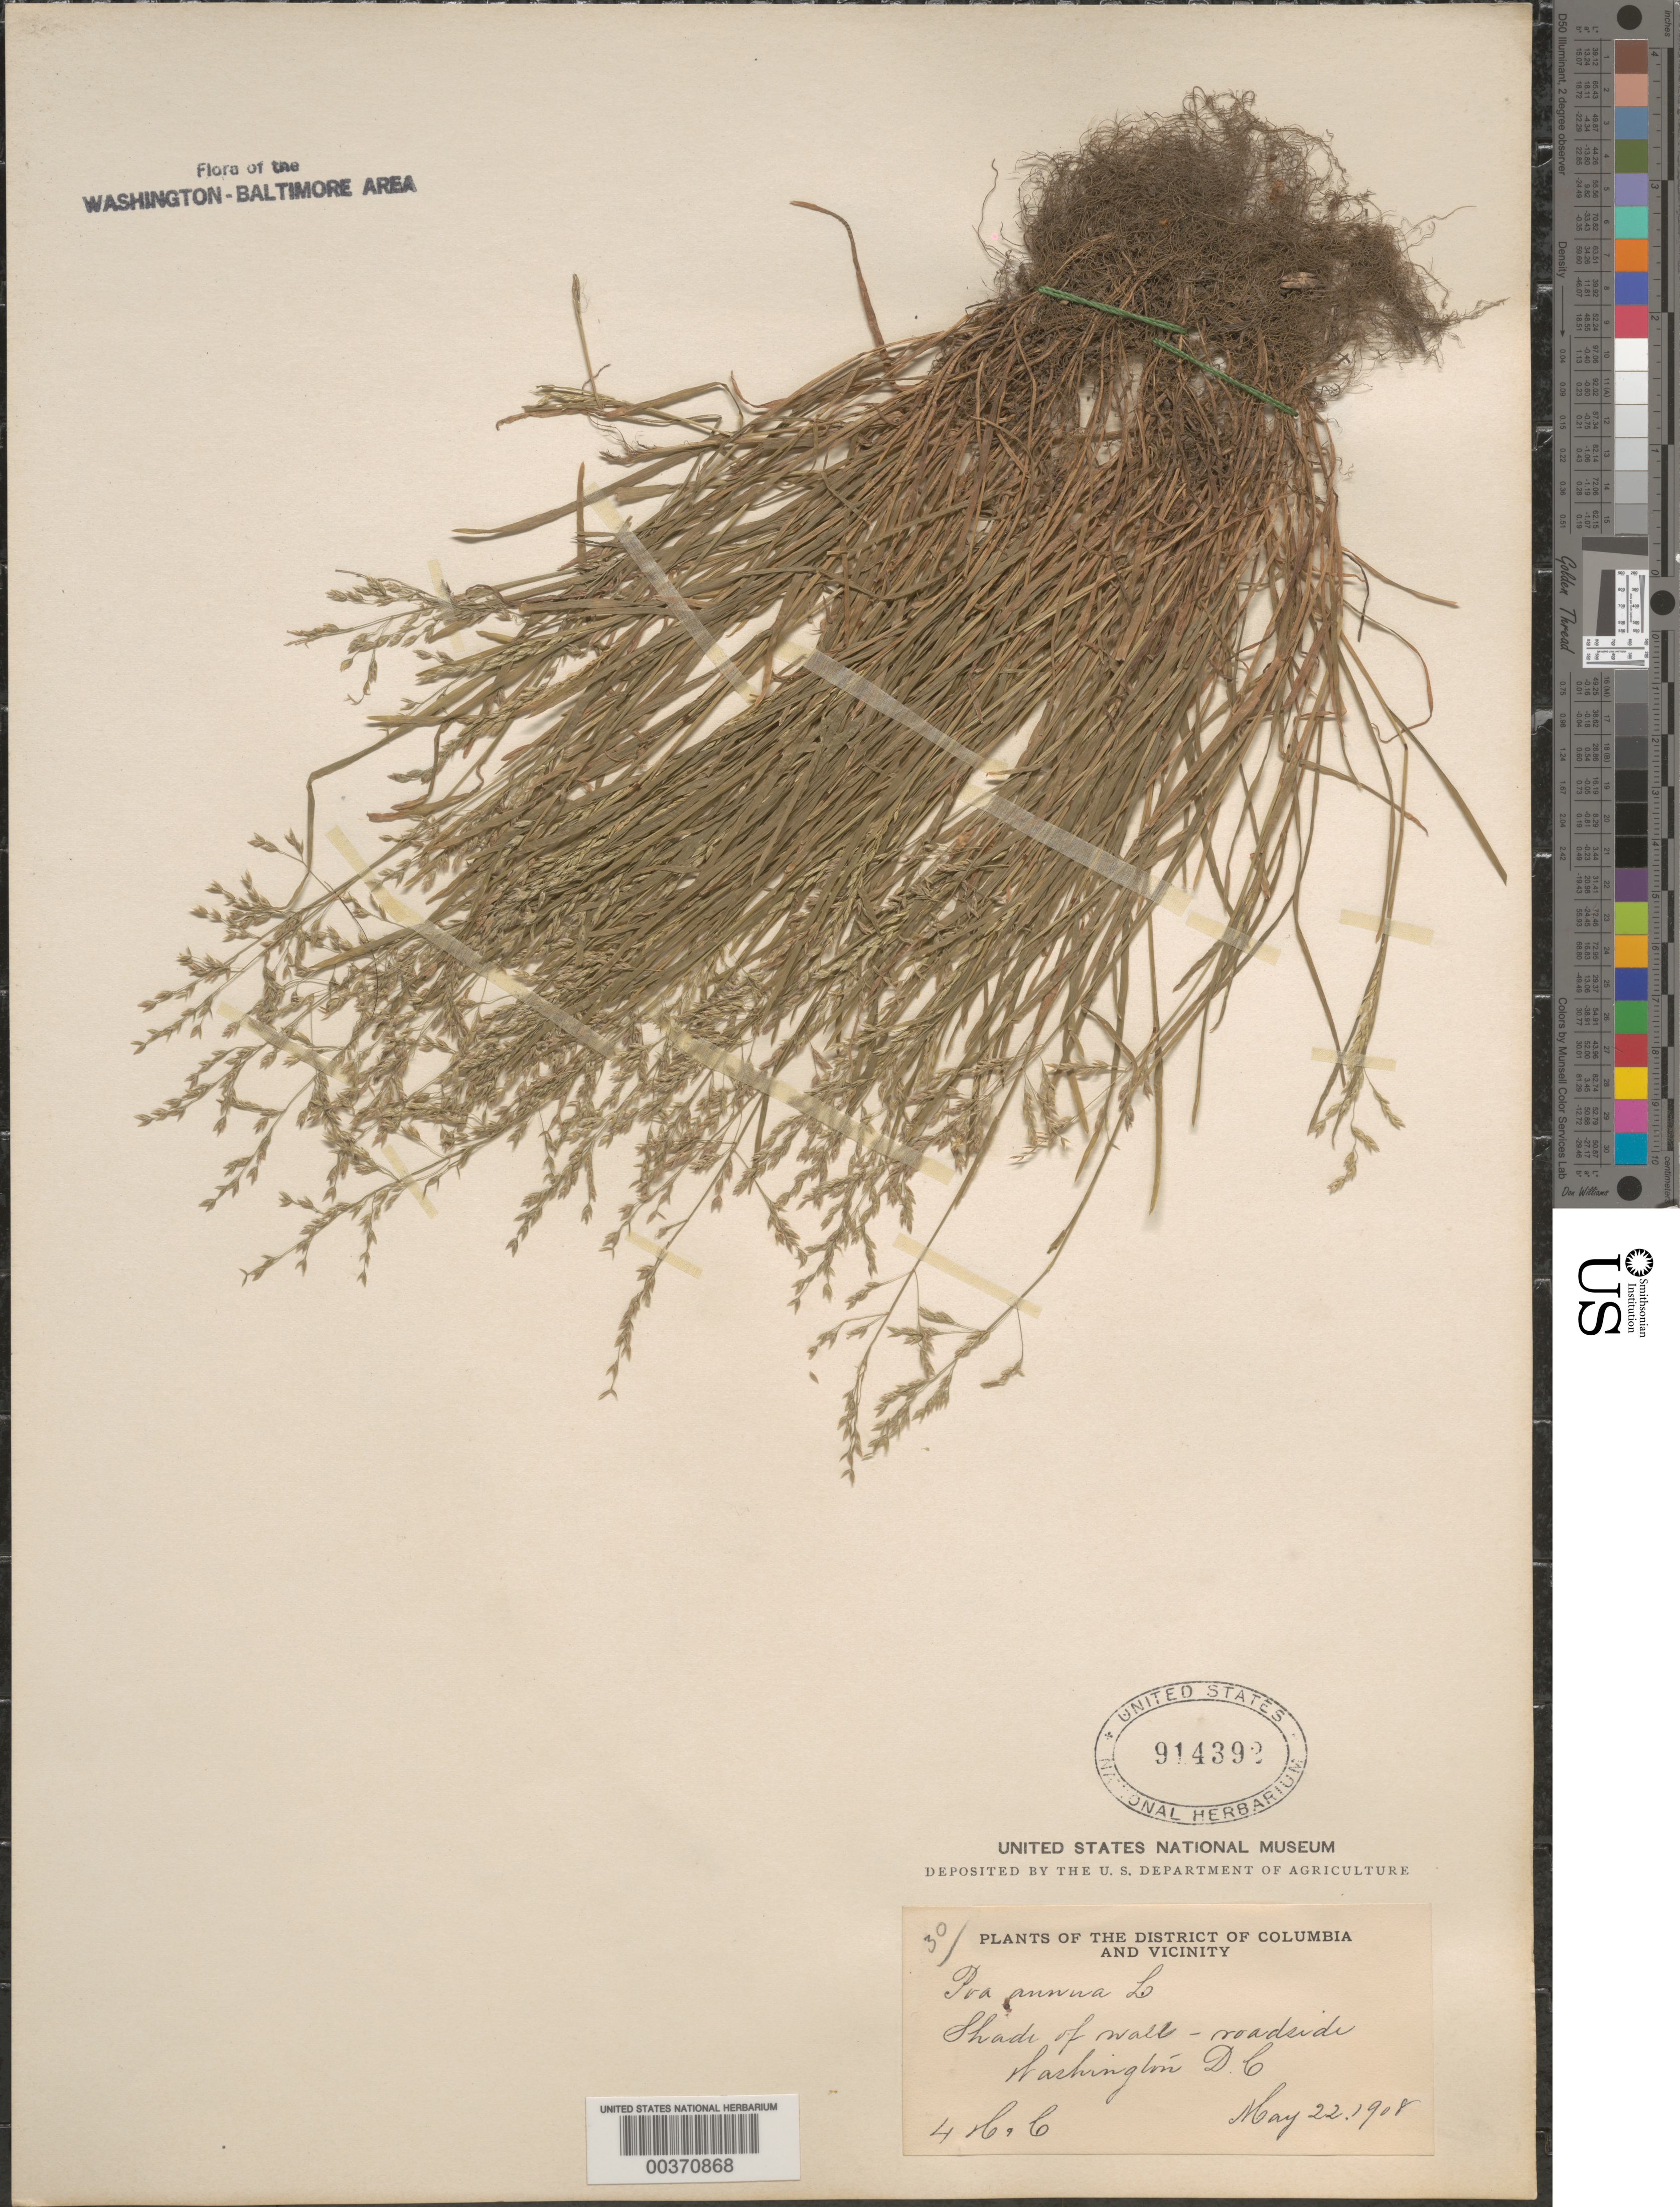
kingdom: Plantae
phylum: Tracheophyta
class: Liliopsida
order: Poales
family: Poaceae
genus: Poa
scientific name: Poa annua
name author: L.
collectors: A. S. Hitchcock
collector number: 30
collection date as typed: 22 May 1908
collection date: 1908-05-22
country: United States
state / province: District of Columbia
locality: Washington DC area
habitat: Shade of wall, roadside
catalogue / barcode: US 914392